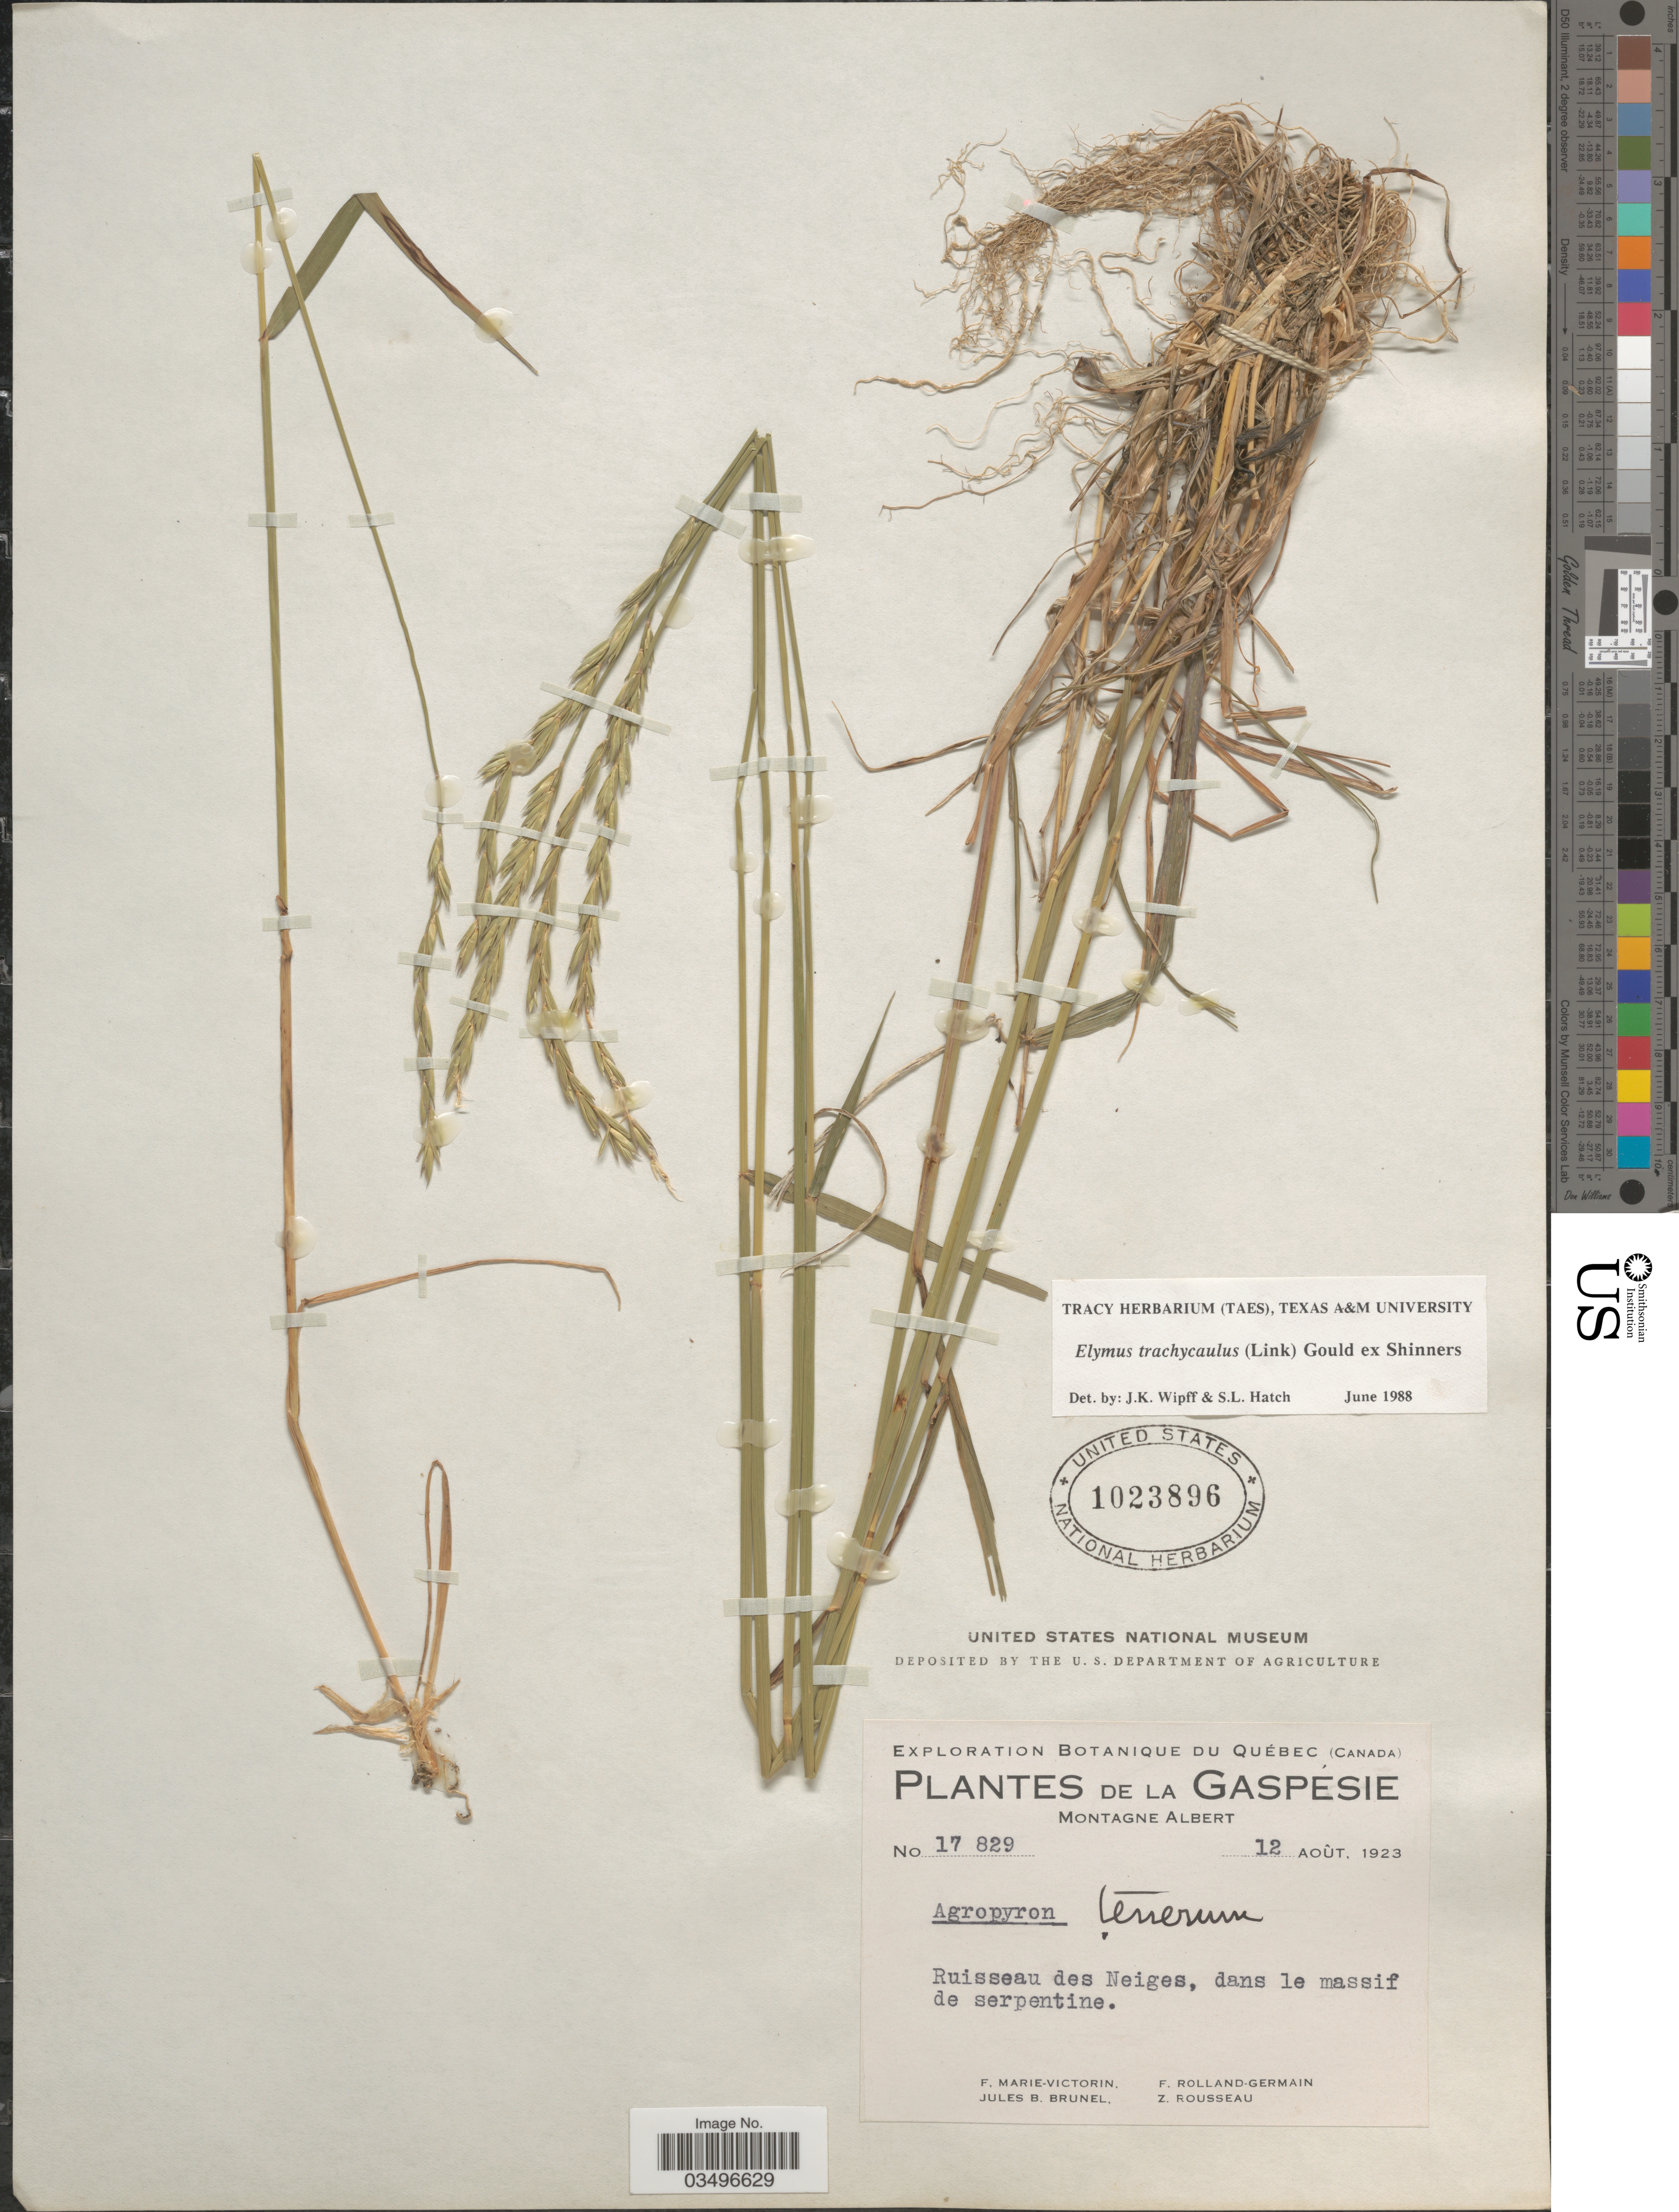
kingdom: Plantae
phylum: Tracheophyta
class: Liliopsida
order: Poales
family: Poaceae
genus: Elymus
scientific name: Elymus trachycaulus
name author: (Link) Gould ex Shinners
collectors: F. Marie-Victorin, J. Brunel, Rolland-Germain & Z. Rousseau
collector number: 17829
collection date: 1923-08-12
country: Canada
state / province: Quebec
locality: Exploration Botanique du Québec. Gaspesie. Montagne Albert. Ruisseau des Neiges, dans le massif de serpentine.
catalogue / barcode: US 1023896